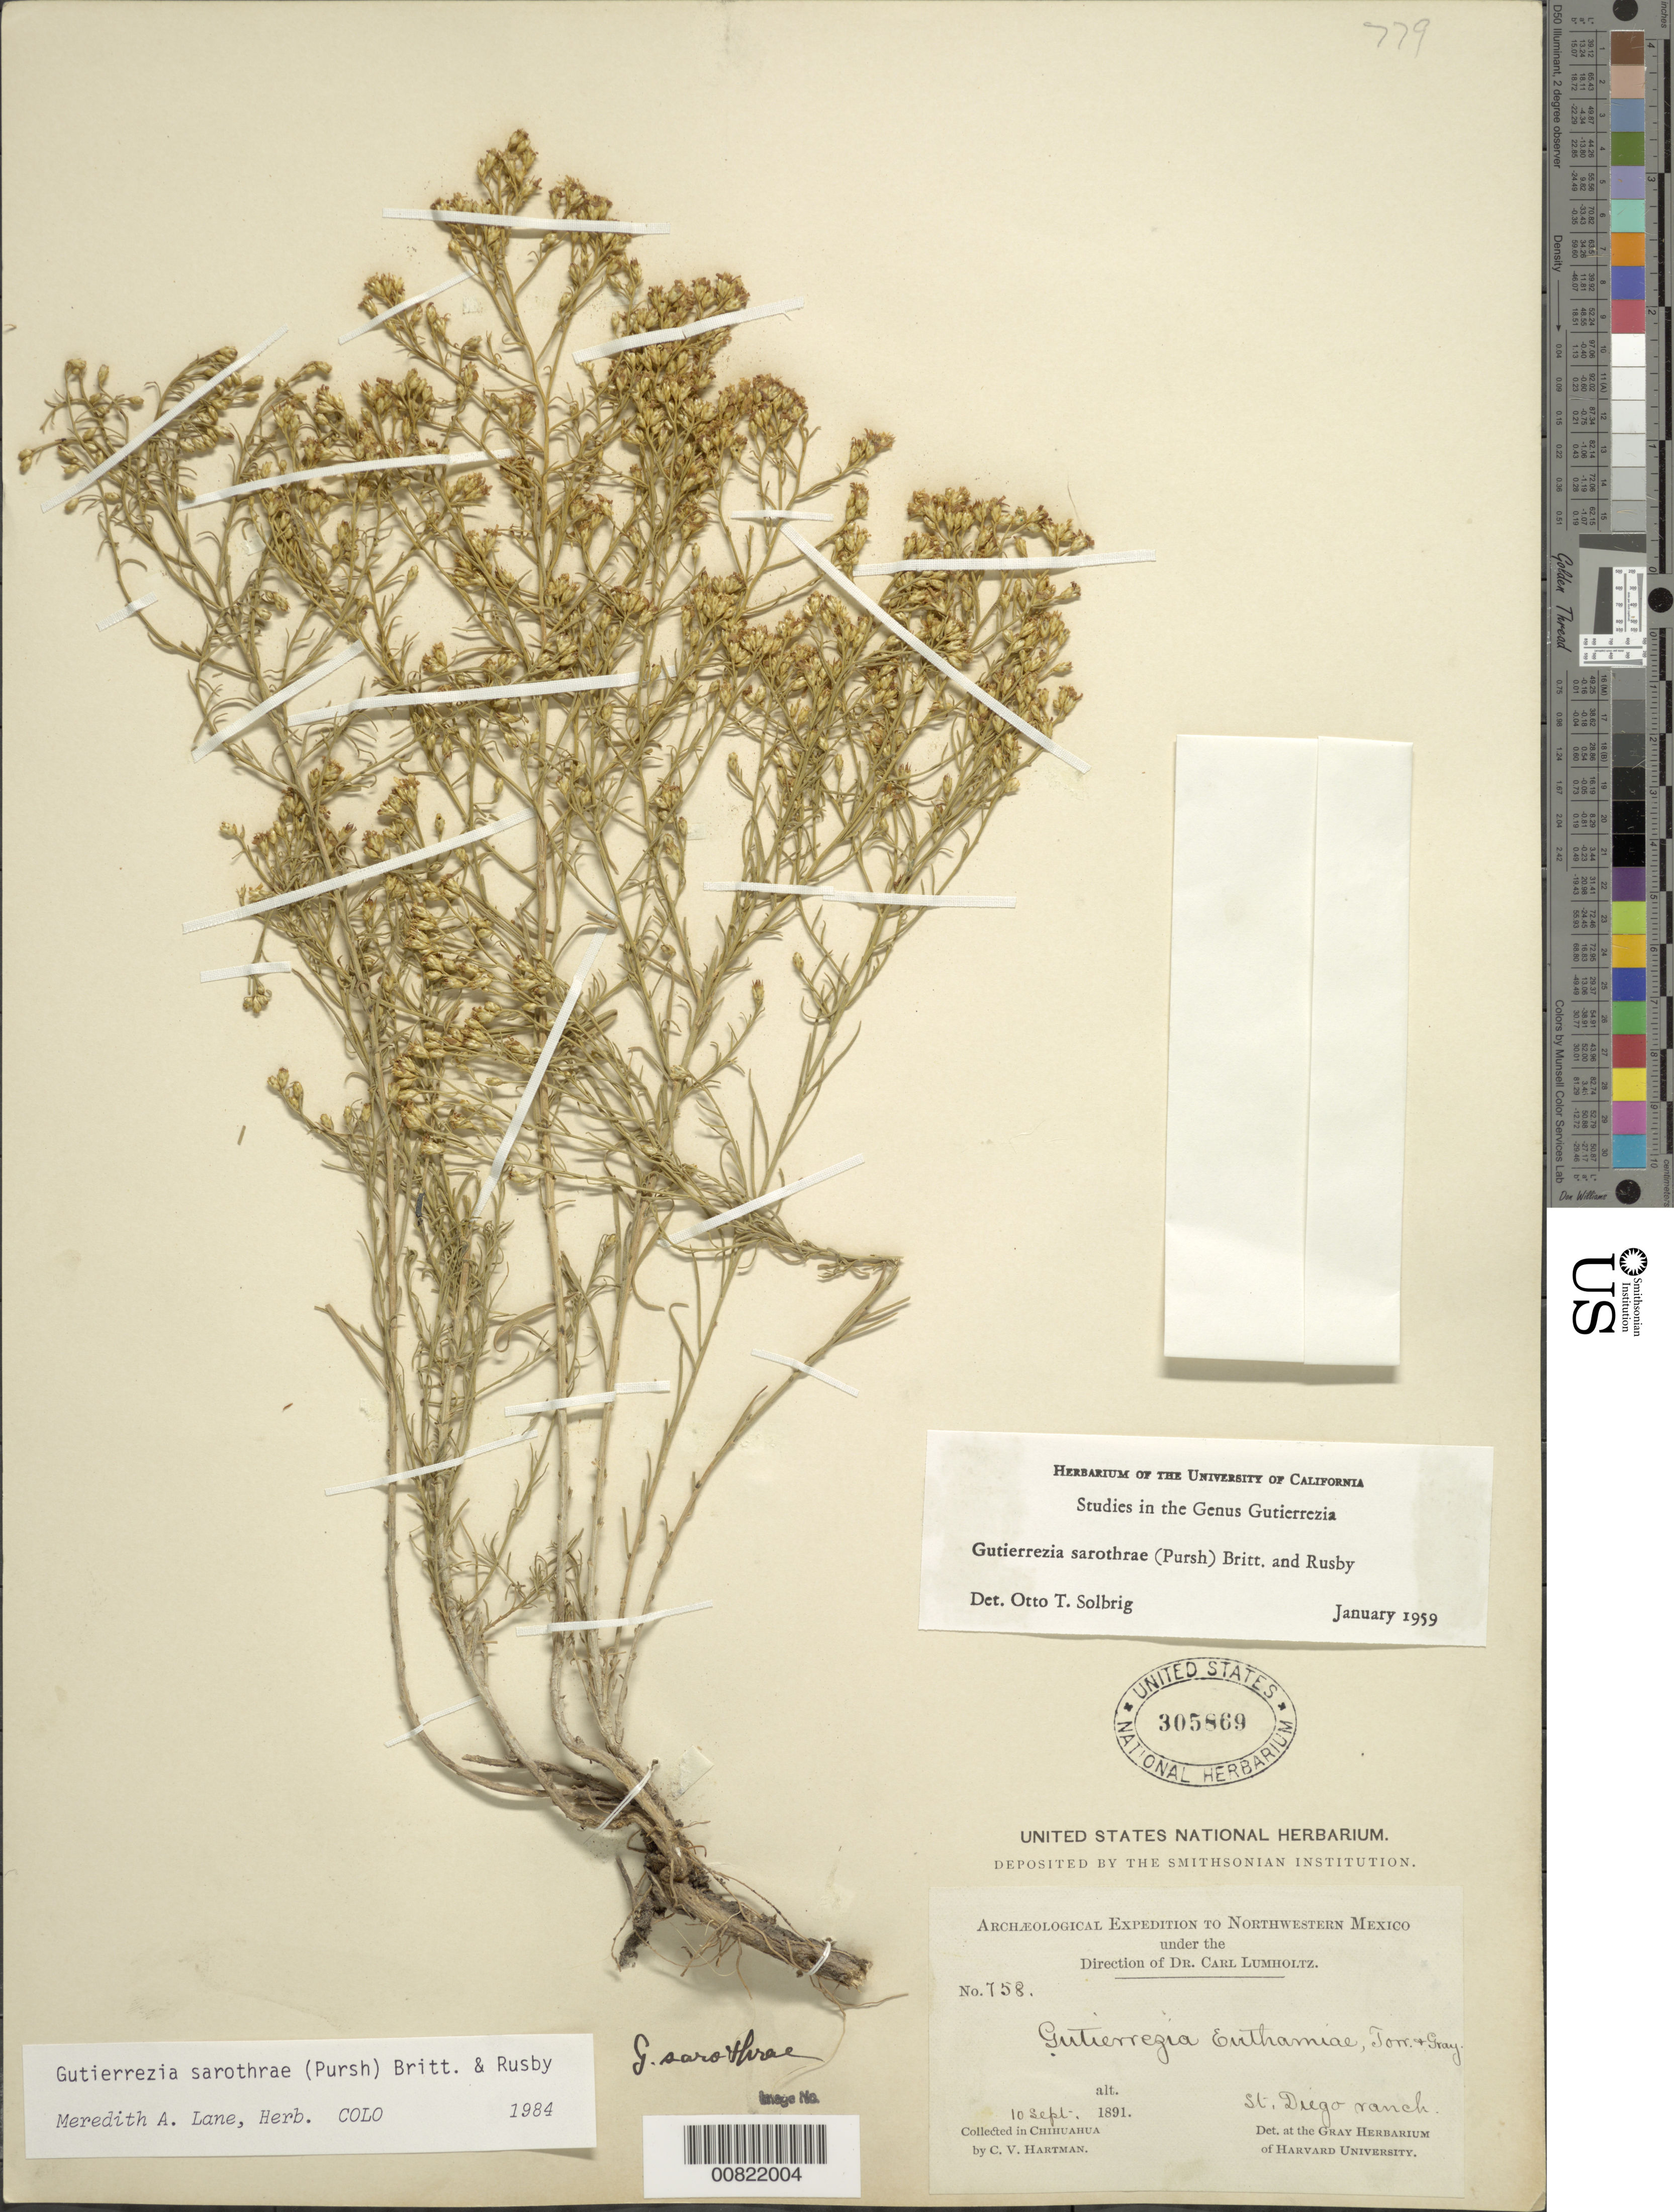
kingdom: Plantae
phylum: Tracheophyta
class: Magnoliopsida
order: Asterales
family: Asteraceae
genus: Gutierrezia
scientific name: Gutierrezia sarothrae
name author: (Pursh) Britton & Rusby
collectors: C. V. Hartman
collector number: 758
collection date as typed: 10 Sep 1891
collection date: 1891-09-10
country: Mexico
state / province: Chihuahua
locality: St. Diego Ranch.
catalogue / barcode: US 305869